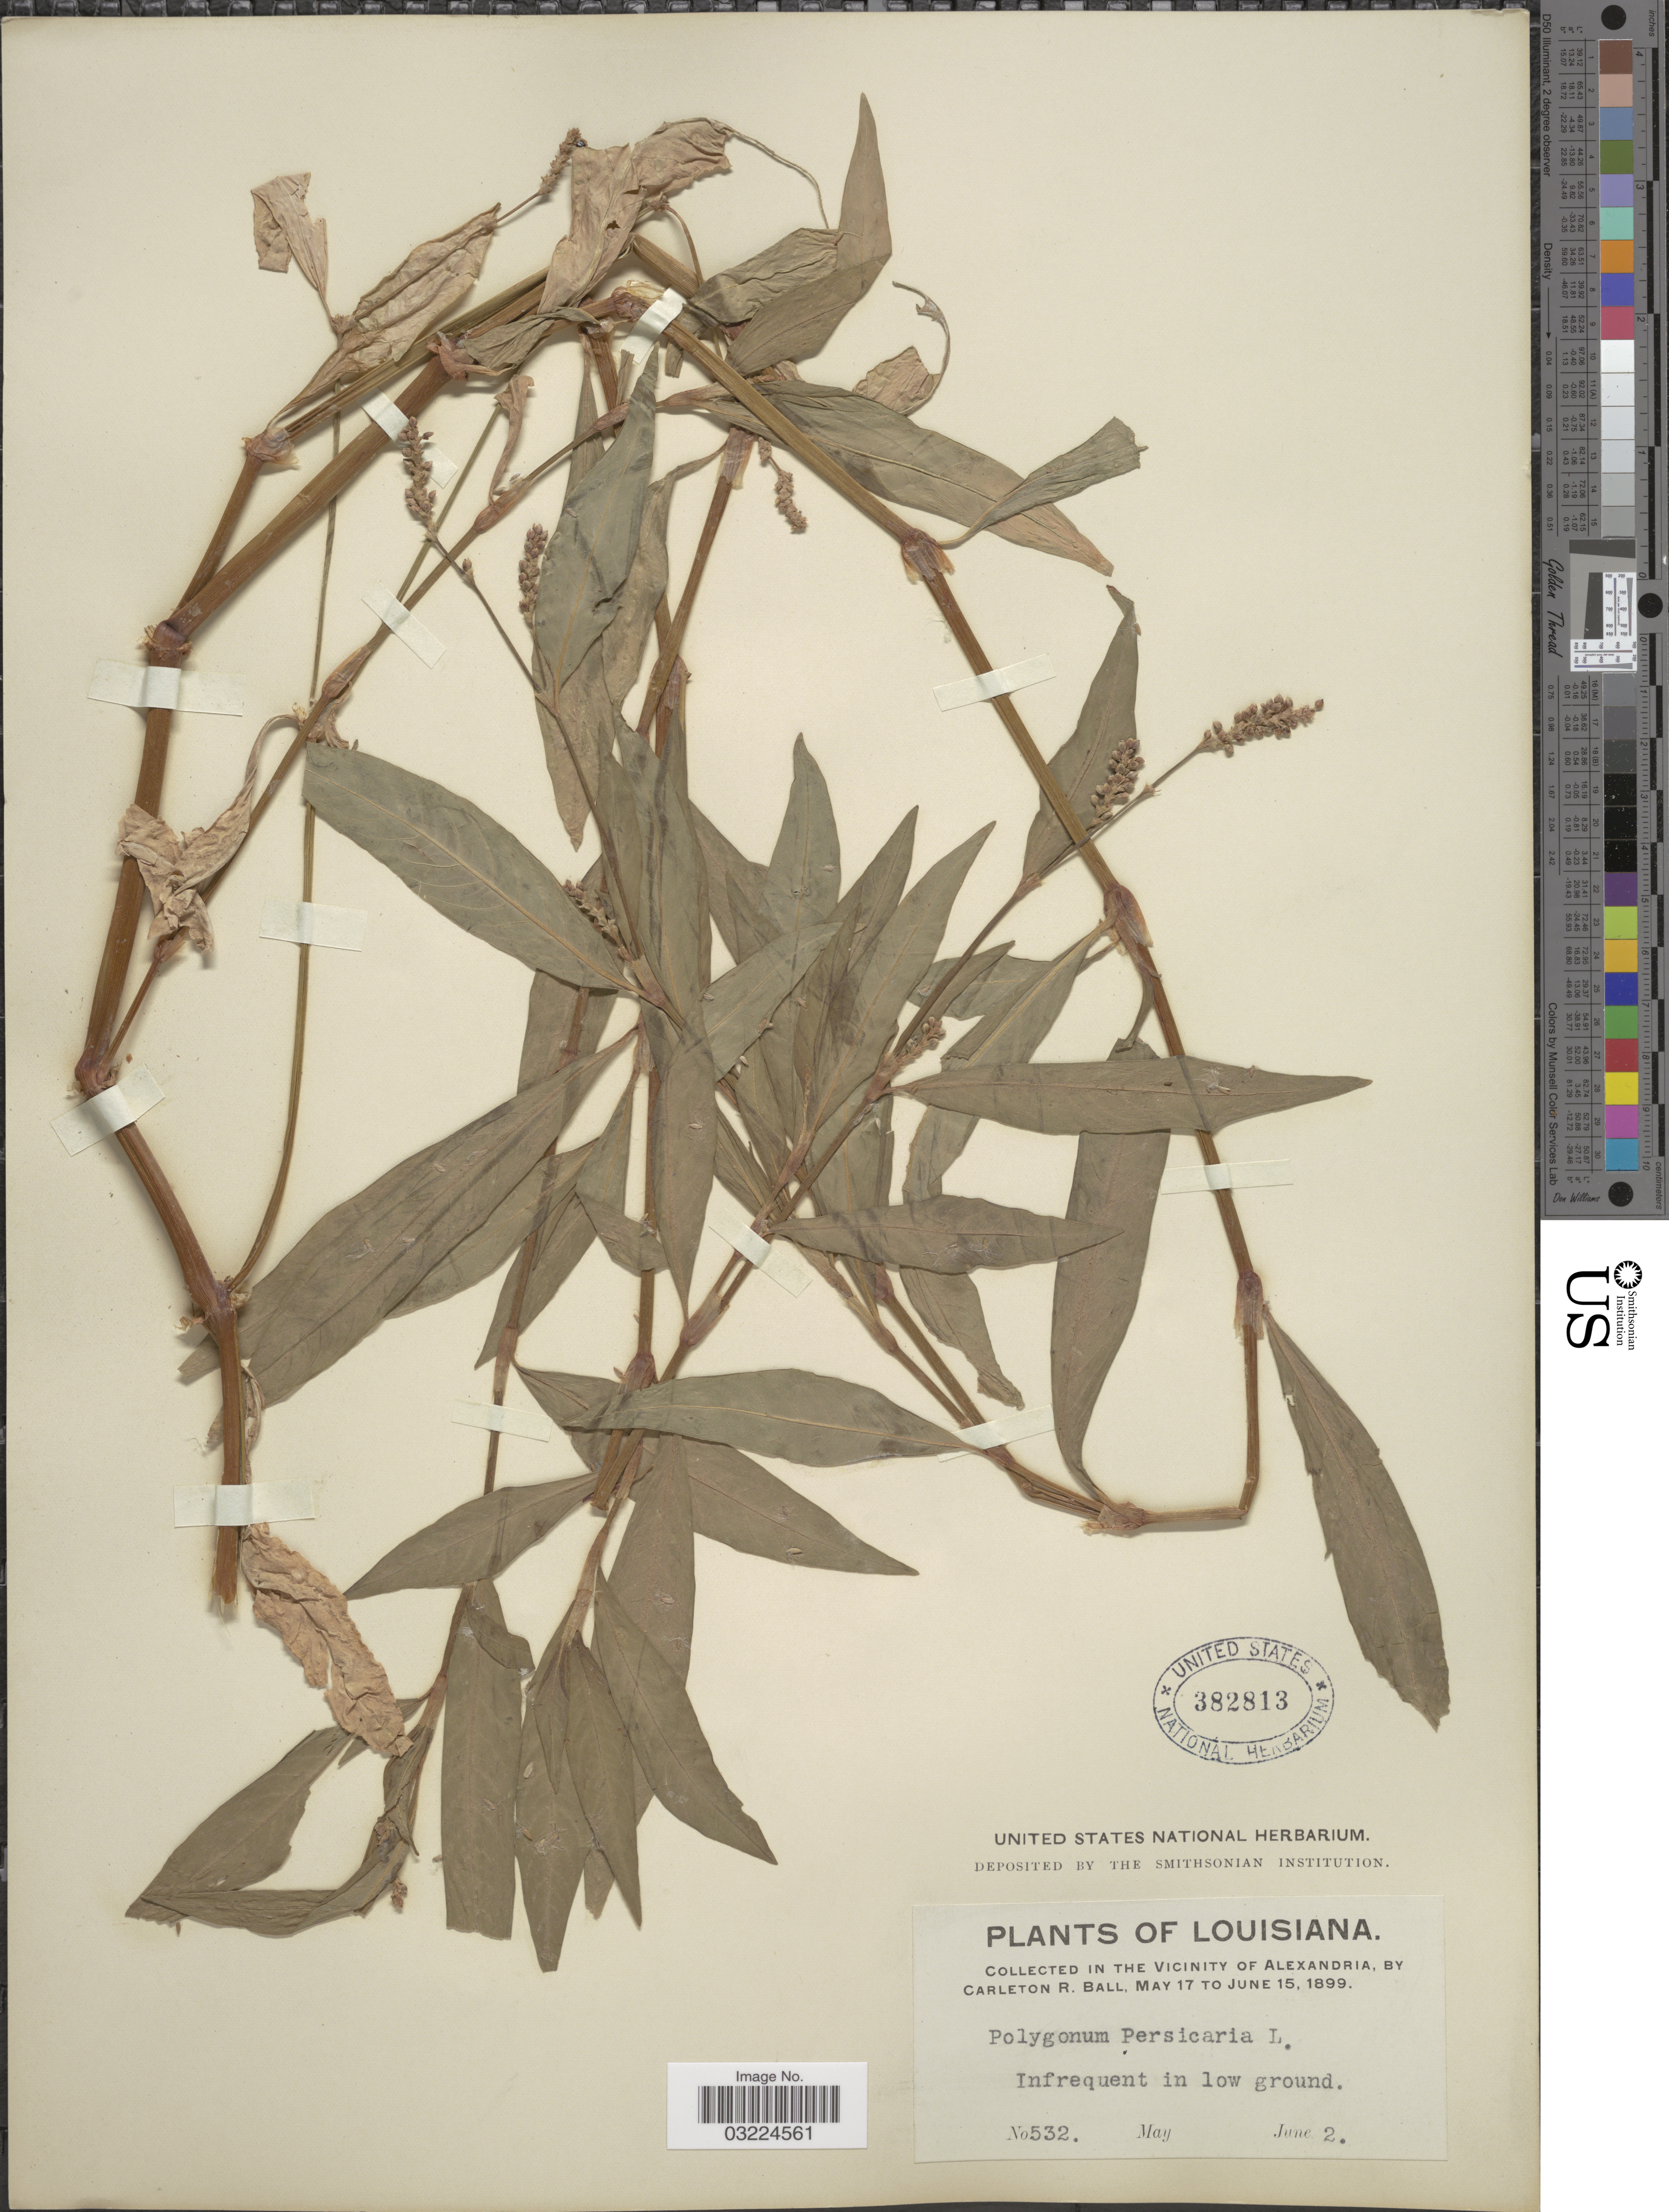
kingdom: Plantae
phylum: Tracheophyta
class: Magnoliopsida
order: Caryophyllales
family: Polygonaceae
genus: Persicaria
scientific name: Persicaria maculosa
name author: S.F. Gray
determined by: Atha, D. E.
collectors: C. R. Ball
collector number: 532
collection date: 1899-06-02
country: United States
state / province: Louisiana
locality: In The Vicinity of Alexandria.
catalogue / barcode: US 382813